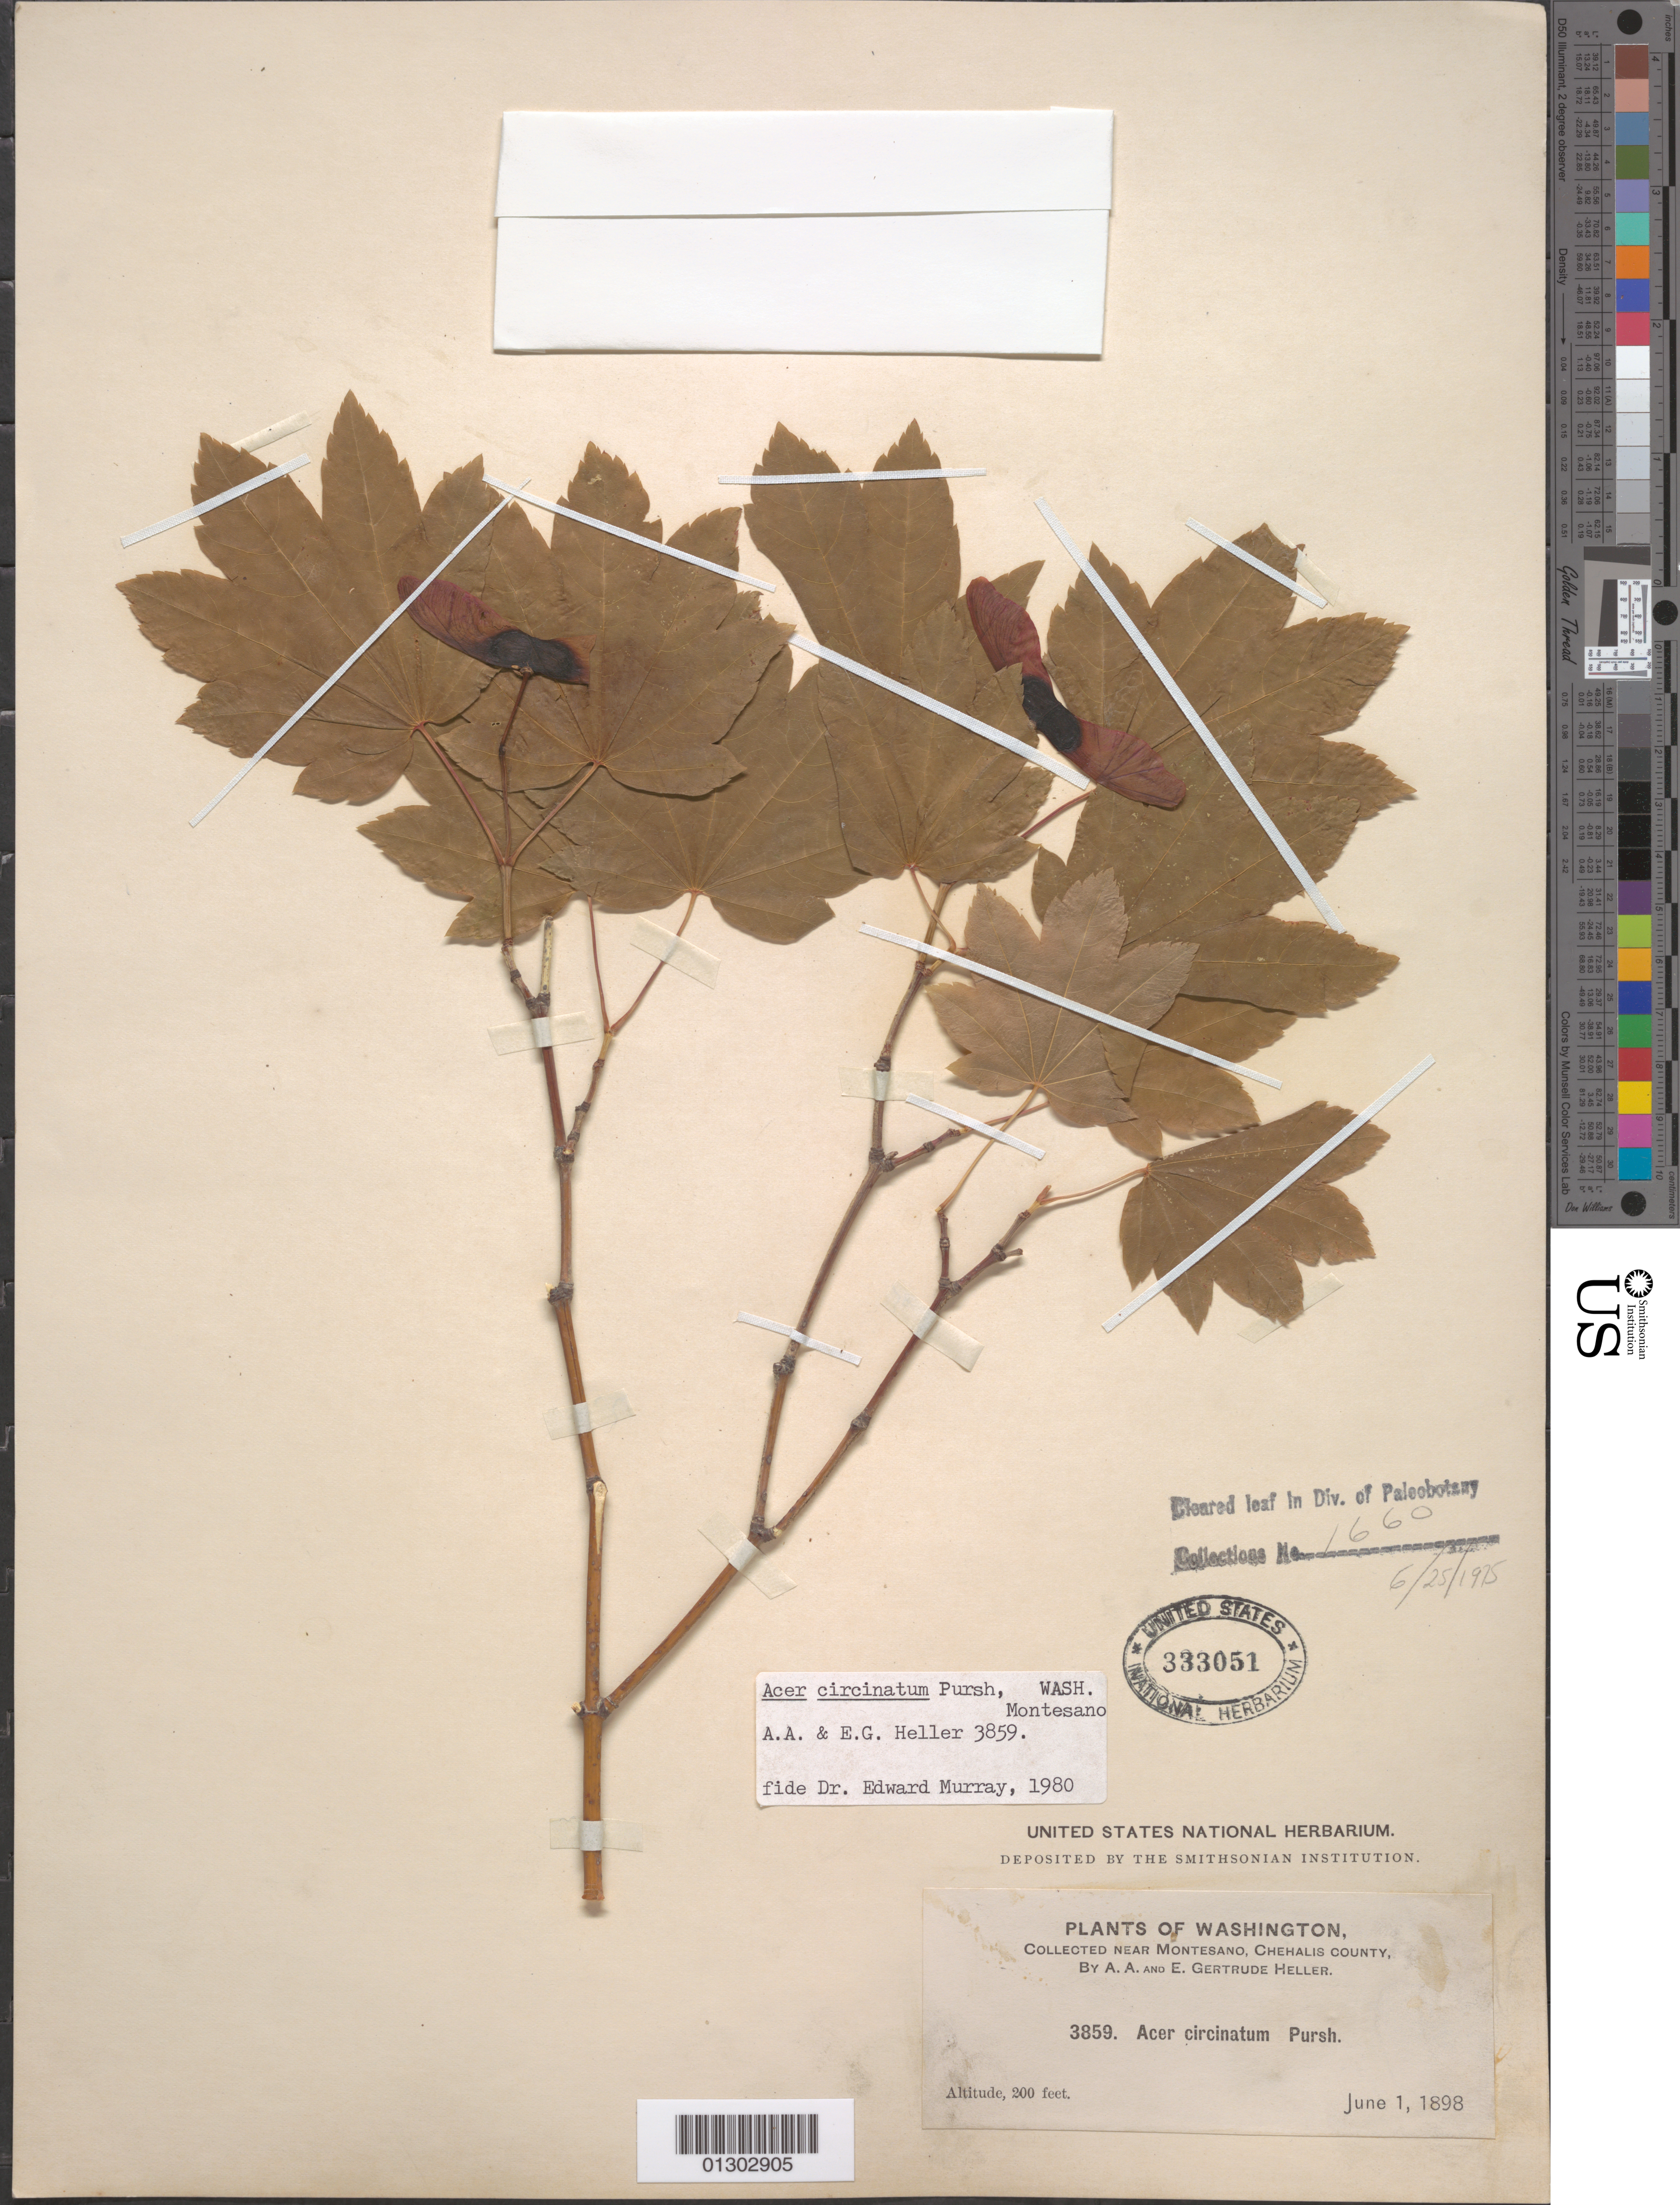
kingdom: Plantae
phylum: Tracheophyta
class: Magnoliopsida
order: Sapindales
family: Sapindaceae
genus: Acer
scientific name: Acer circinatum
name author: Pursh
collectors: A. A. Heller & E. G. Heller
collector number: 3859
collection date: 1898-06-01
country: United States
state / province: Washington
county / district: Grays Harbor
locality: , near Montesano.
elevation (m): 61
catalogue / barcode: US 333051